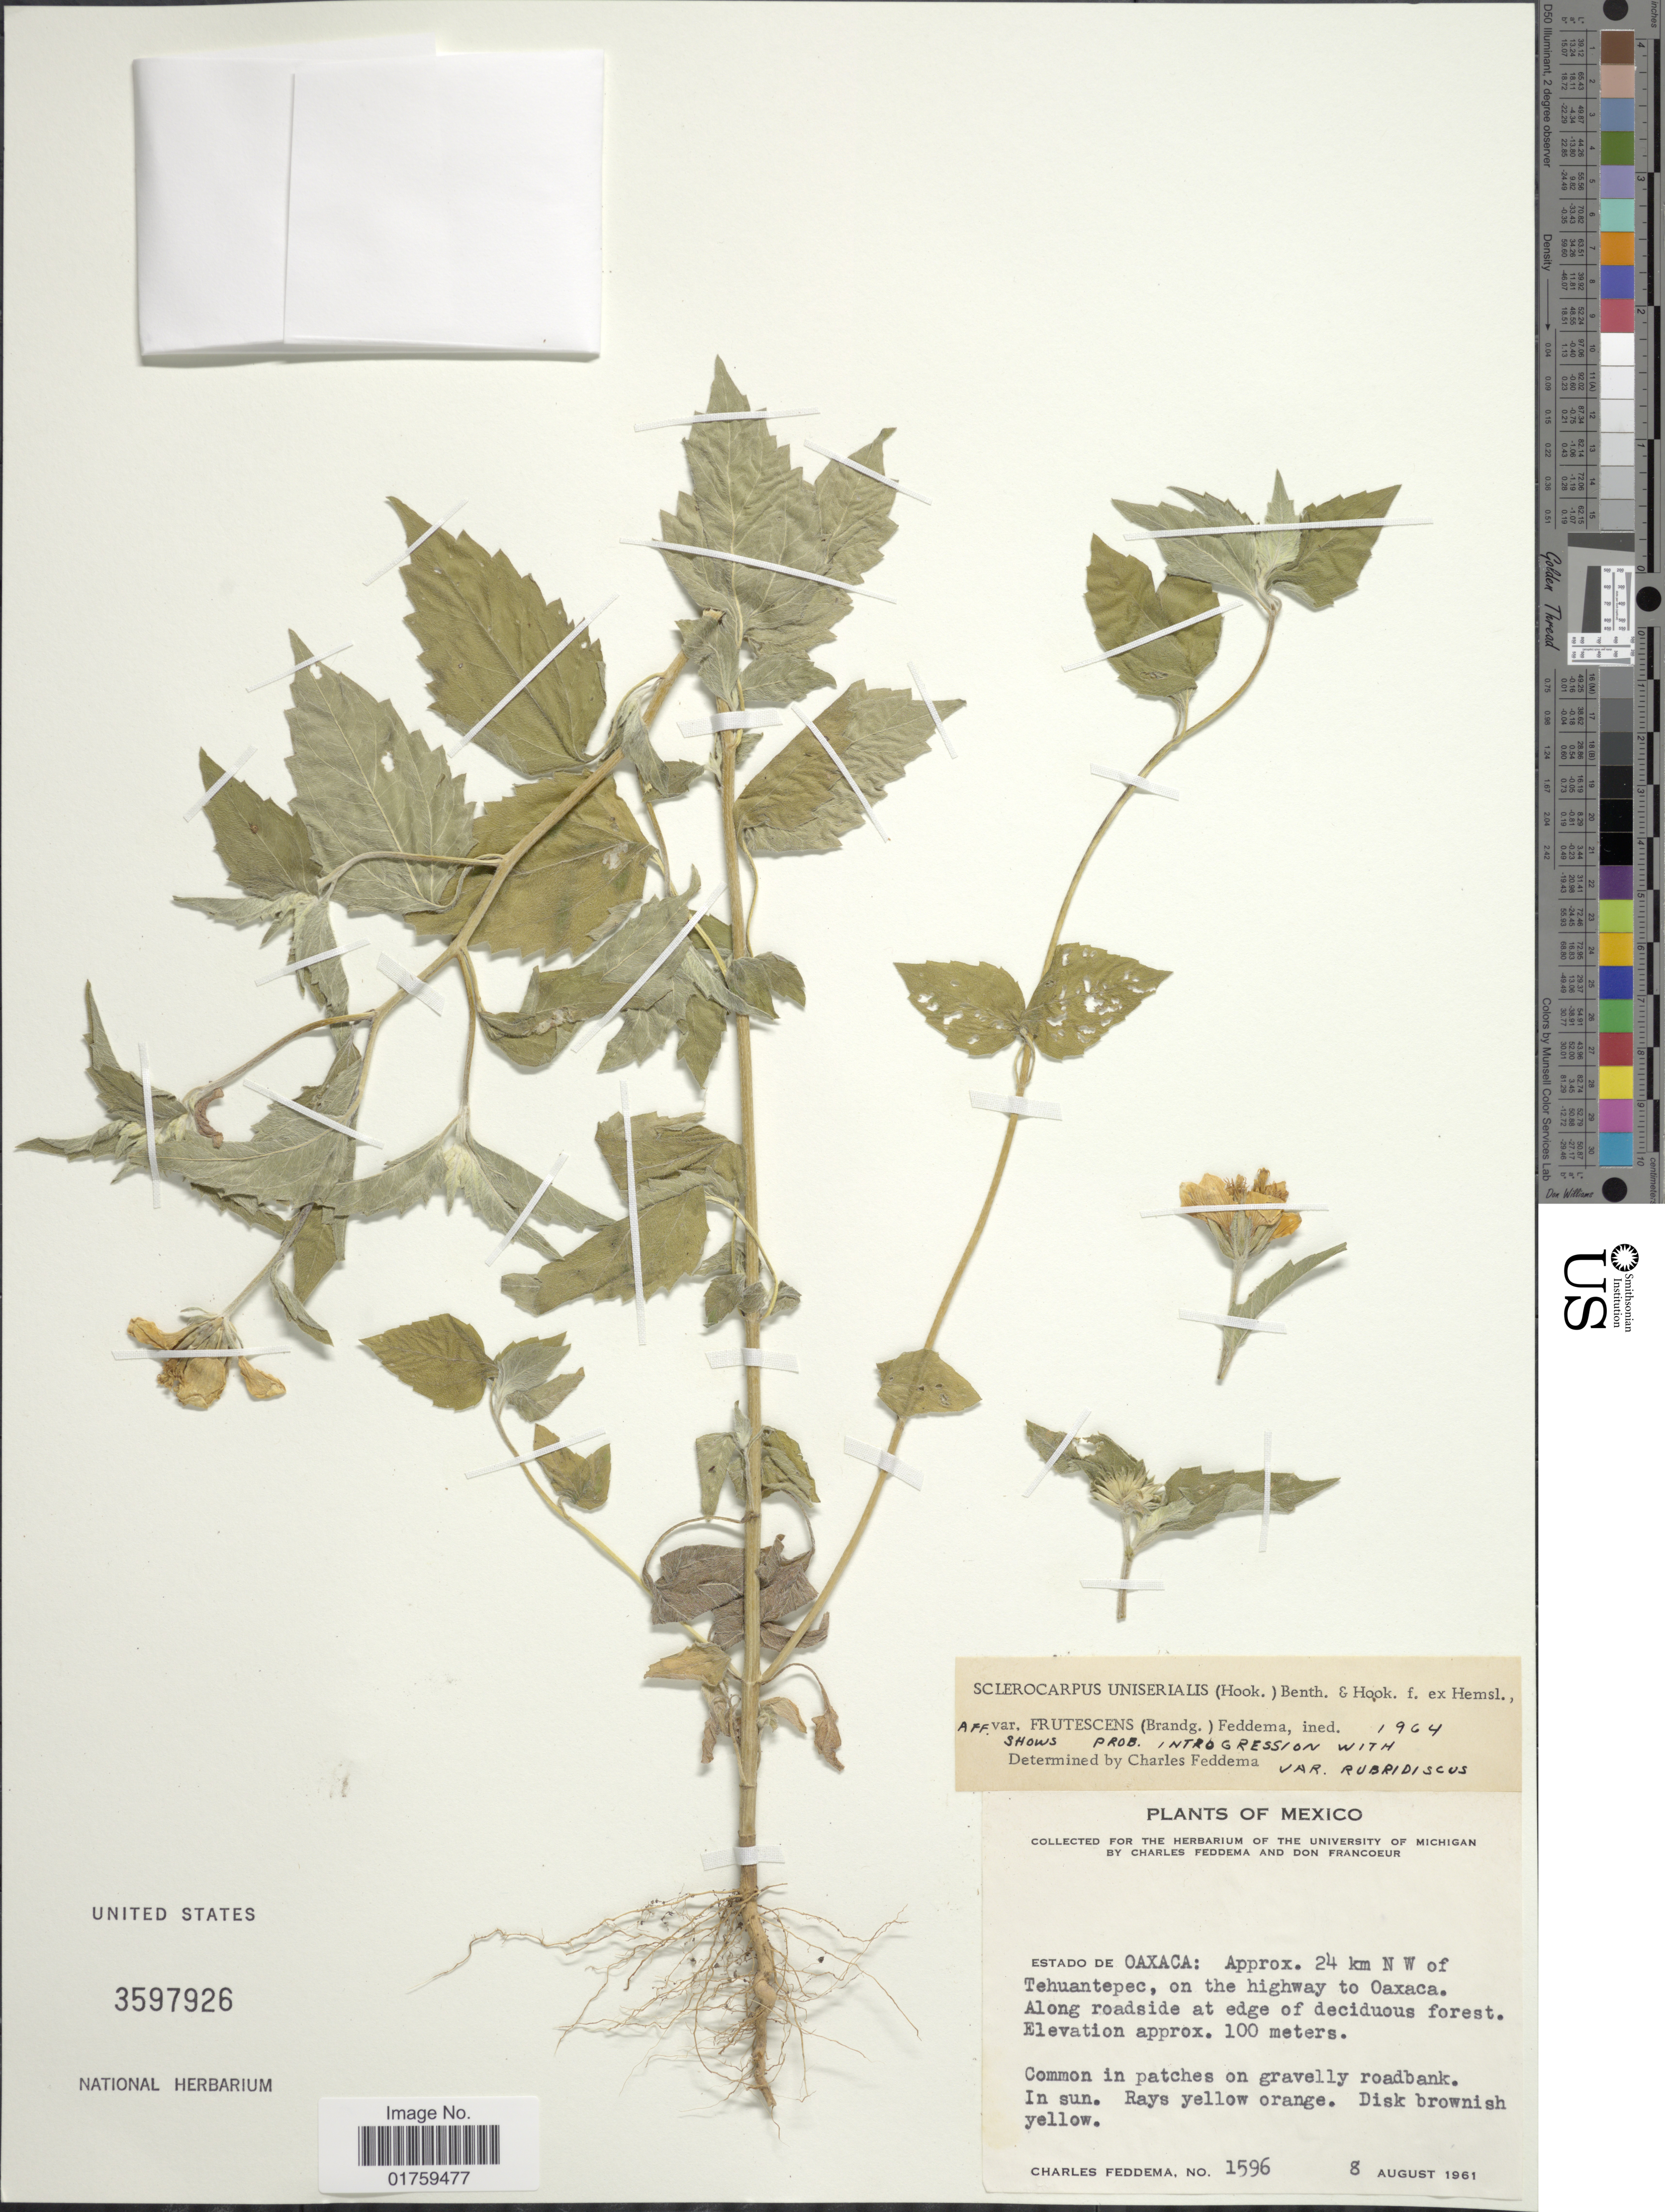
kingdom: Plantae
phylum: Tracheophyta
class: Magnoliopsida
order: Asterales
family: Asteraceae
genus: Sclerocarpus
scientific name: Sclerocarpus uniserialis var. frutescens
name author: (Brandegee) Feddema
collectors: C. Feddema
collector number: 1596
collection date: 1961-08-08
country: Mexico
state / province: Oaxaca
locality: Estado de Oaxaca Approx. 24 km N W of Tehuantepec, on the highway to Oaxaca. Along roadside at edge of deciduous forest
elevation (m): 100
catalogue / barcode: US 3597926